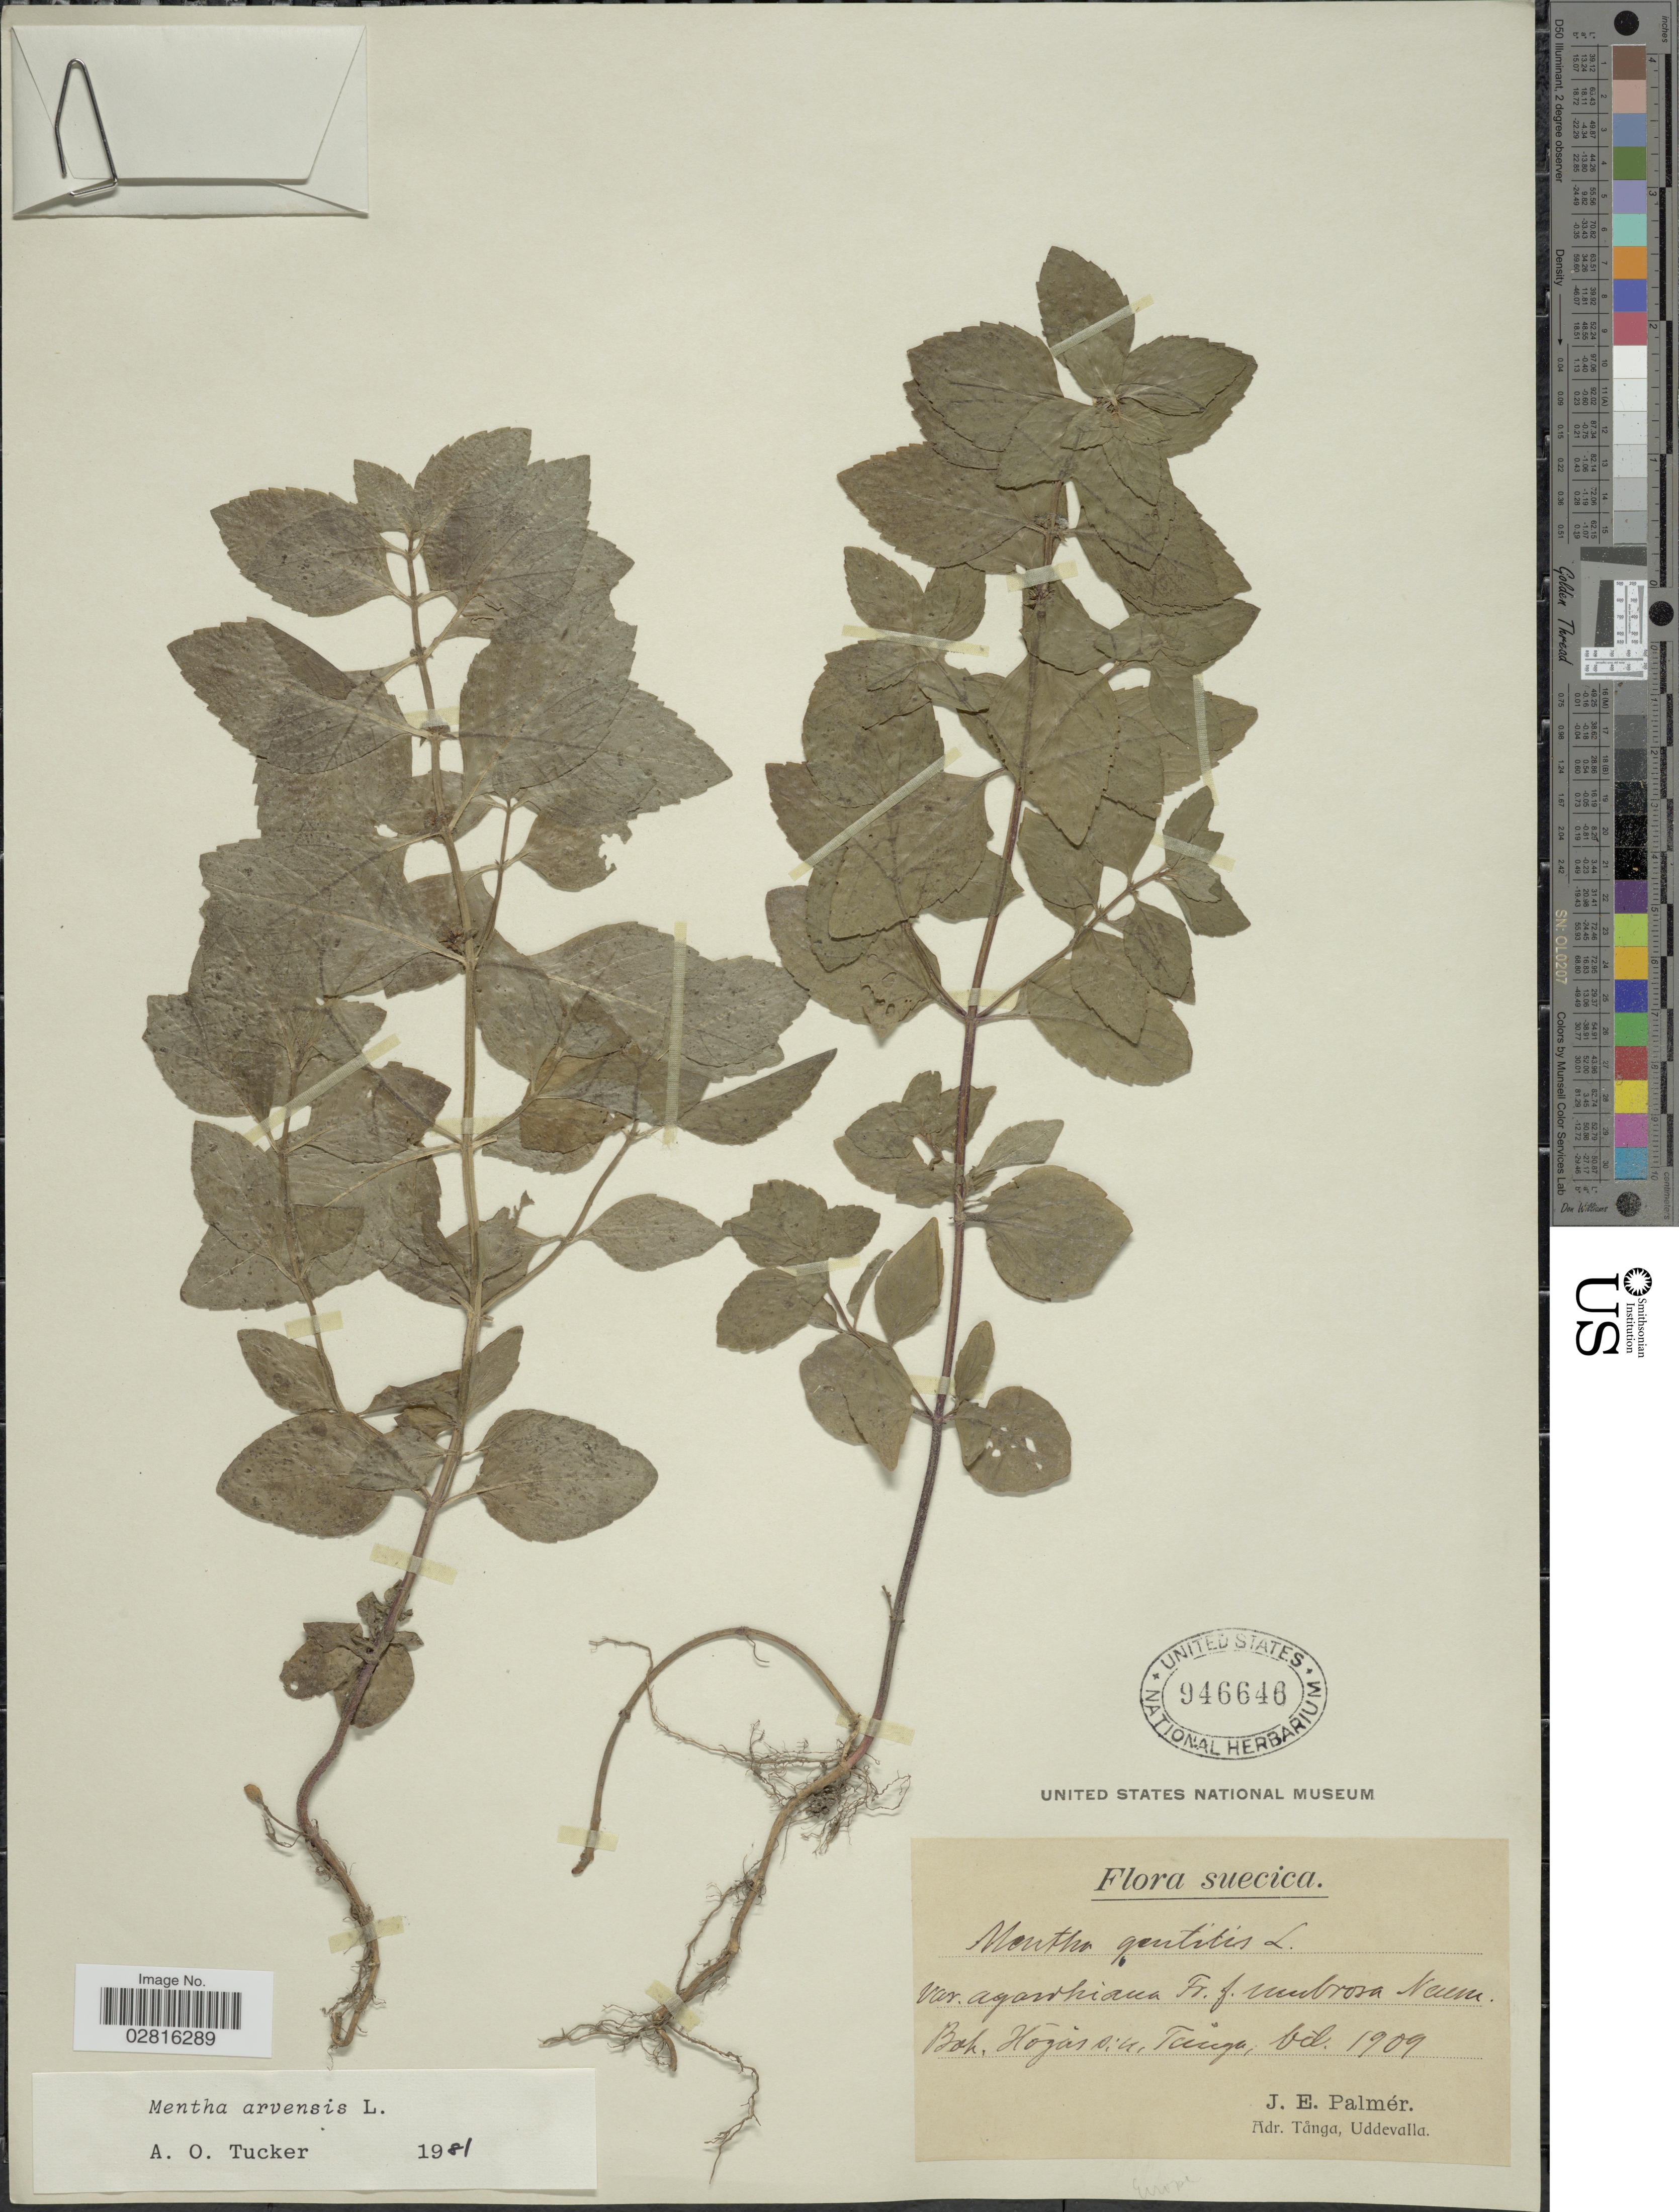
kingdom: Plantae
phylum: Tracheophyta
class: Magnoliopsida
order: Lamiales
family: Lamiaceae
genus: Mentha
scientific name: Mentha arvensis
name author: L.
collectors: J. E. Palmér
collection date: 1909-10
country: Sweden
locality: Suecica. Boh. Högas s:n, Tånga.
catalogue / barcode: US 946646